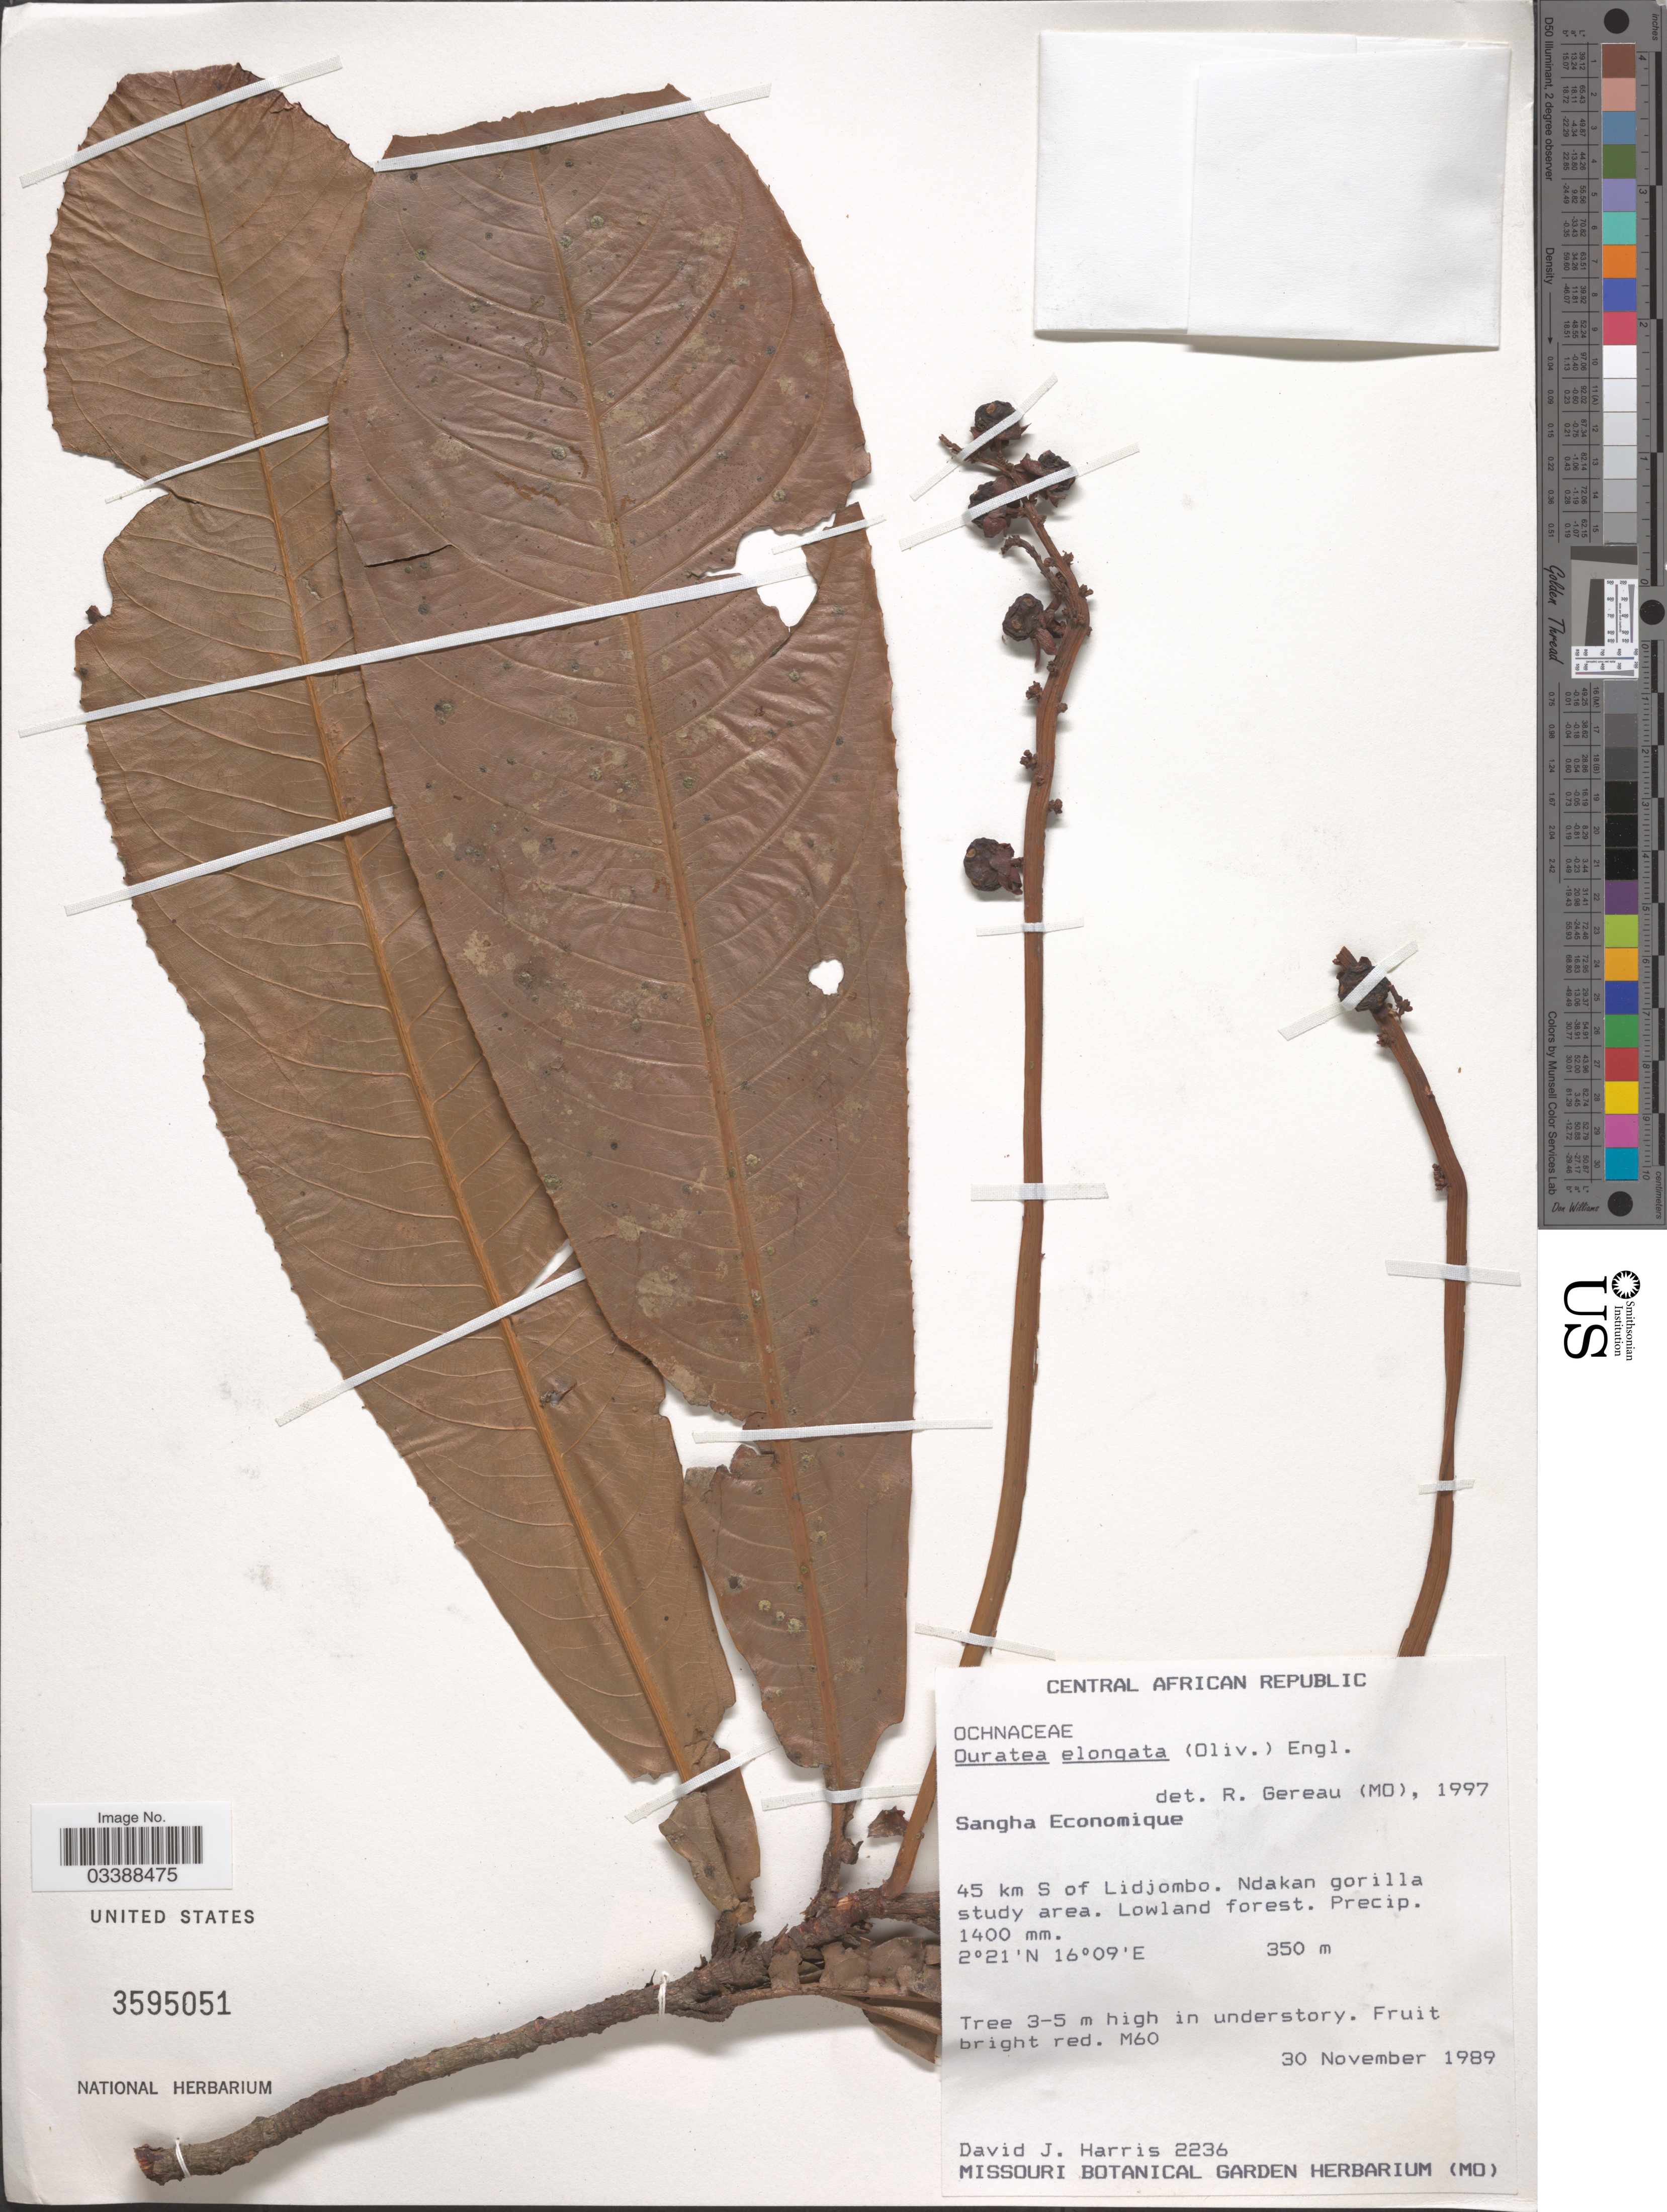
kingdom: Plantae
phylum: Tracheophyta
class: Magnoliopsida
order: Malpighiales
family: Ochnaceae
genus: Campylospermum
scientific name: Campylospermum elongatum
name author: (Oliv.) Tiegh.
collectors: D. J. Harris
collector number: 2236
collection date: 1989-11-30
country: Central African Republic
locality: Sangha Economique. 45 km S of Lidjombo, Ndakan gorilla study area.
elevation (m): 350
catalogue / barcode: US 3595051